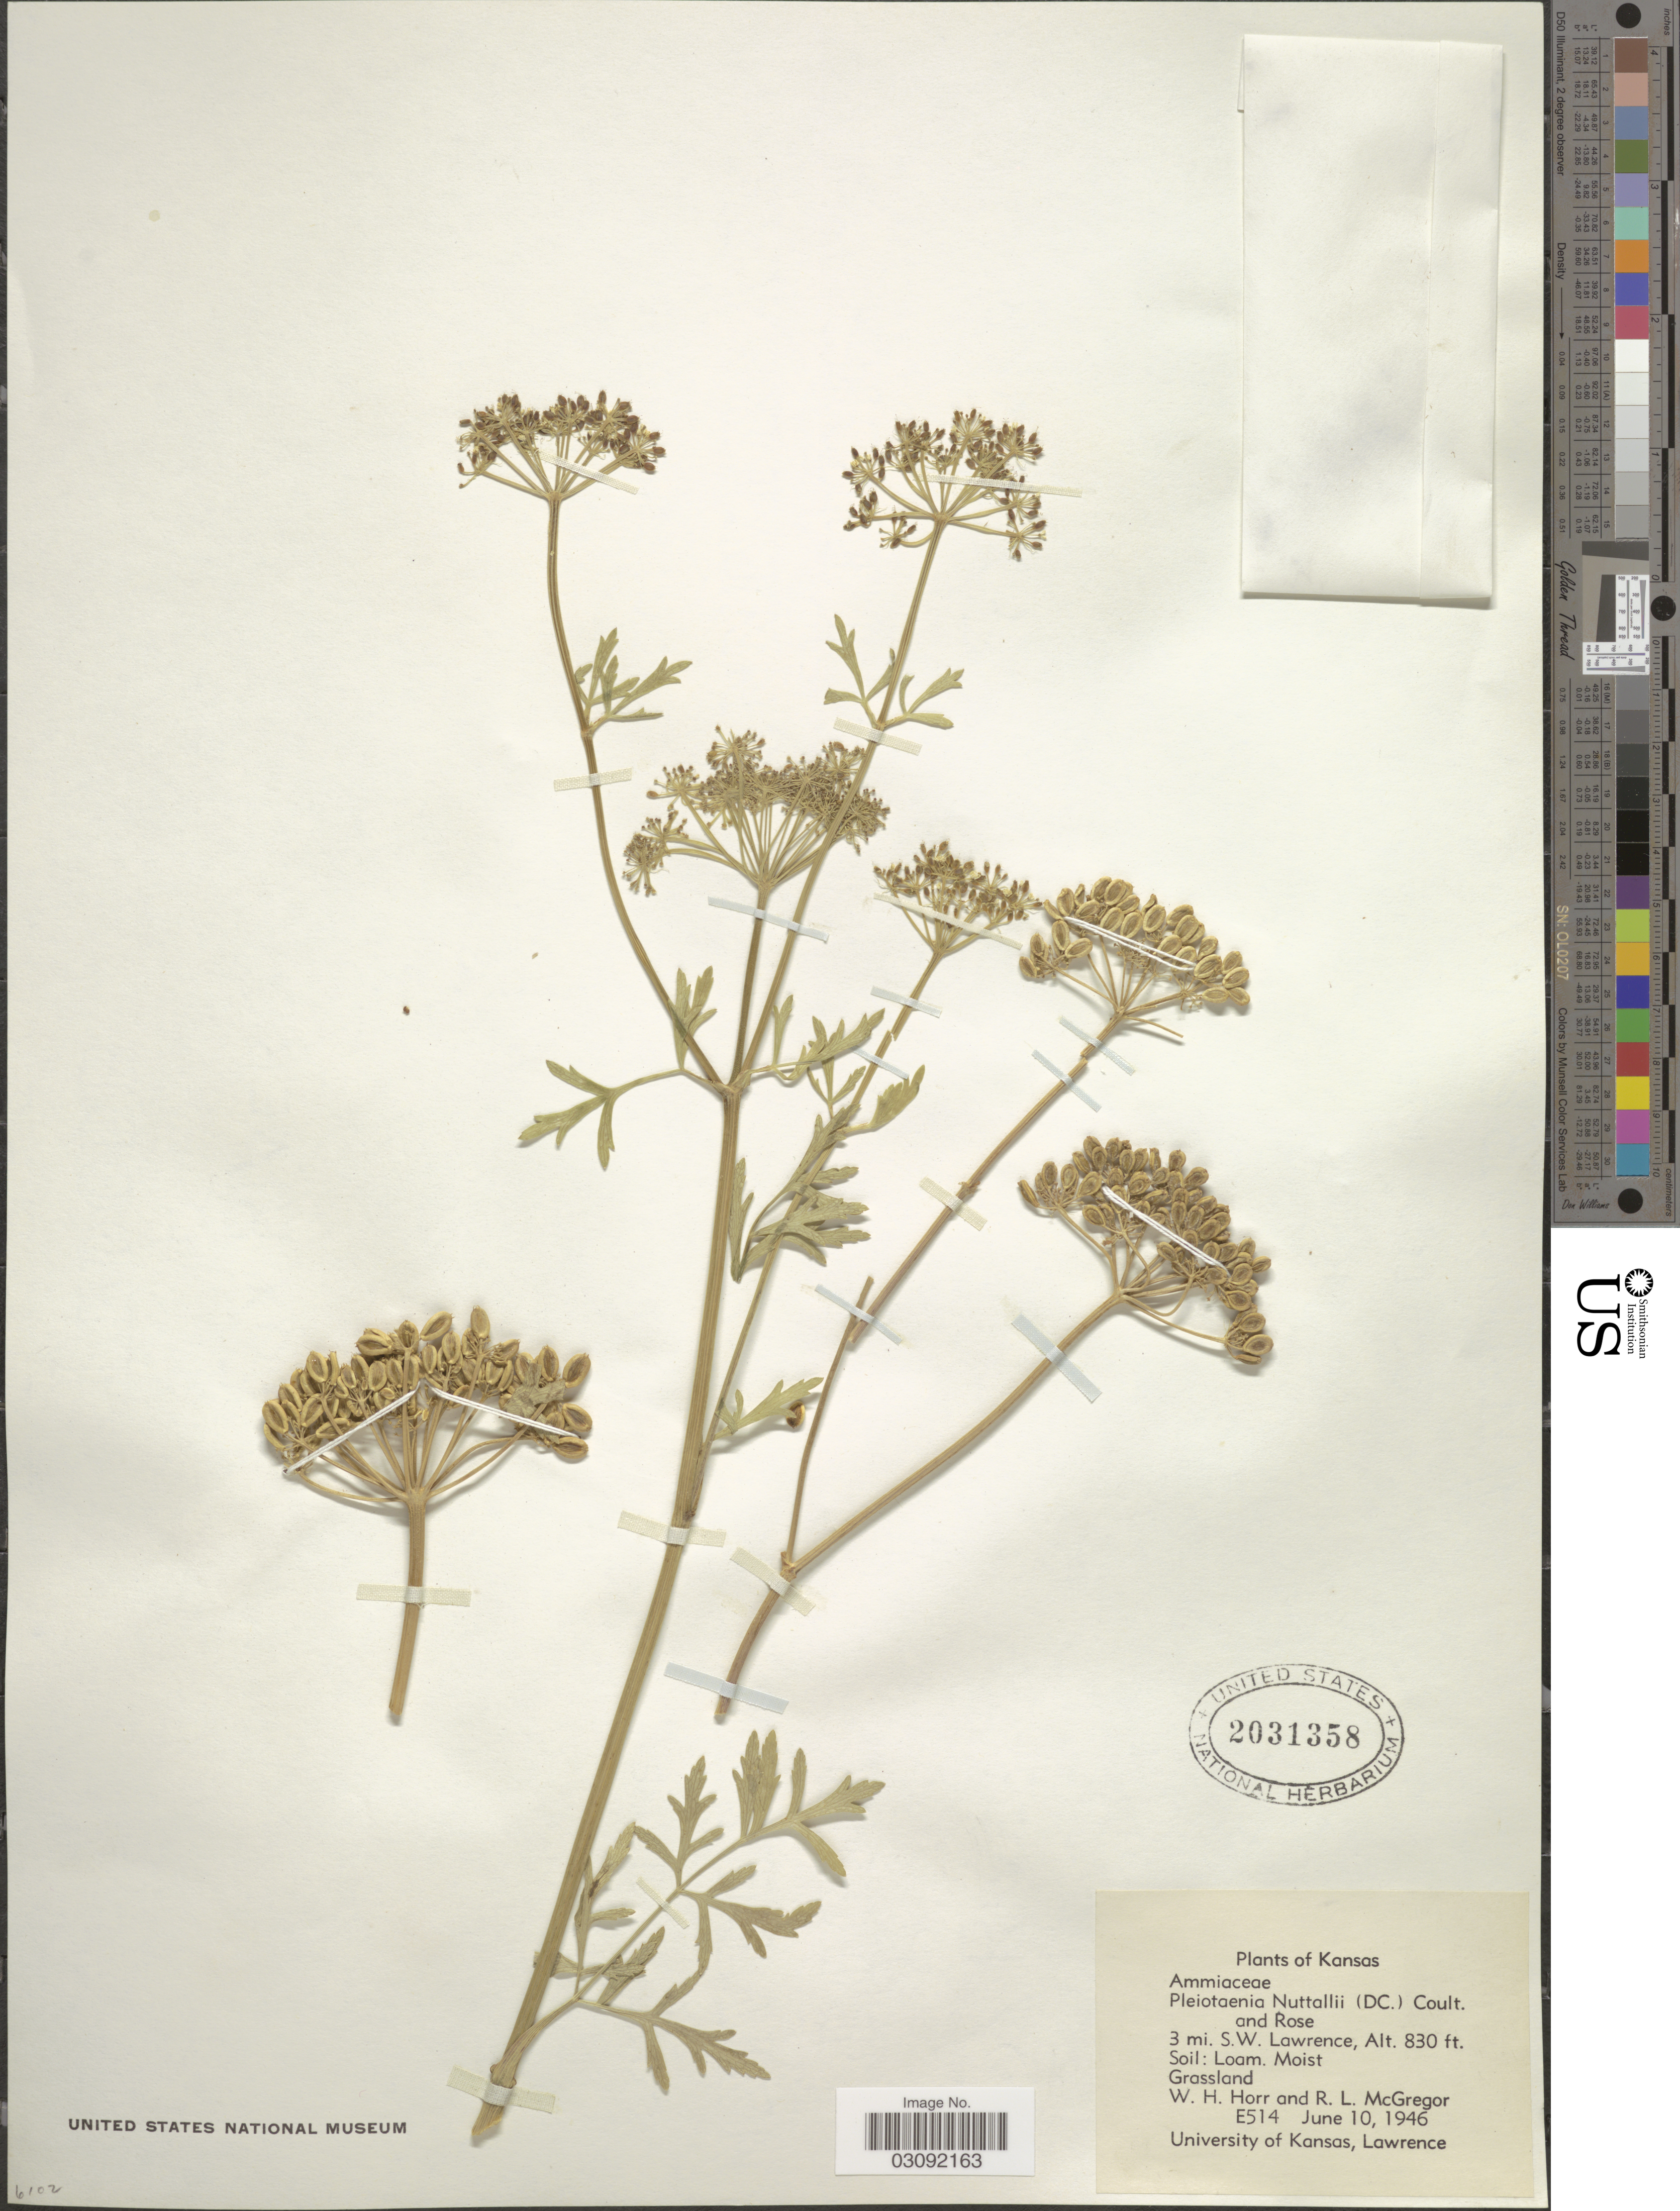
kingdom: Plantae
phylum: Tracheophyta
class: Magnoliopsida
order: Apiales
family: Apiaceae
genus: Polytaenia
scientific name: Polytaenia nuttallii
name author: DC.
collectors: W. H. Horr & R. McGregor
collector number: E514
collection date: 1946-06-10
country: United States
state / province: Kansas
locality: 3 mi. S. W. Lawrence.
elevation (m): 253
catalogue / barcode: US 2031358